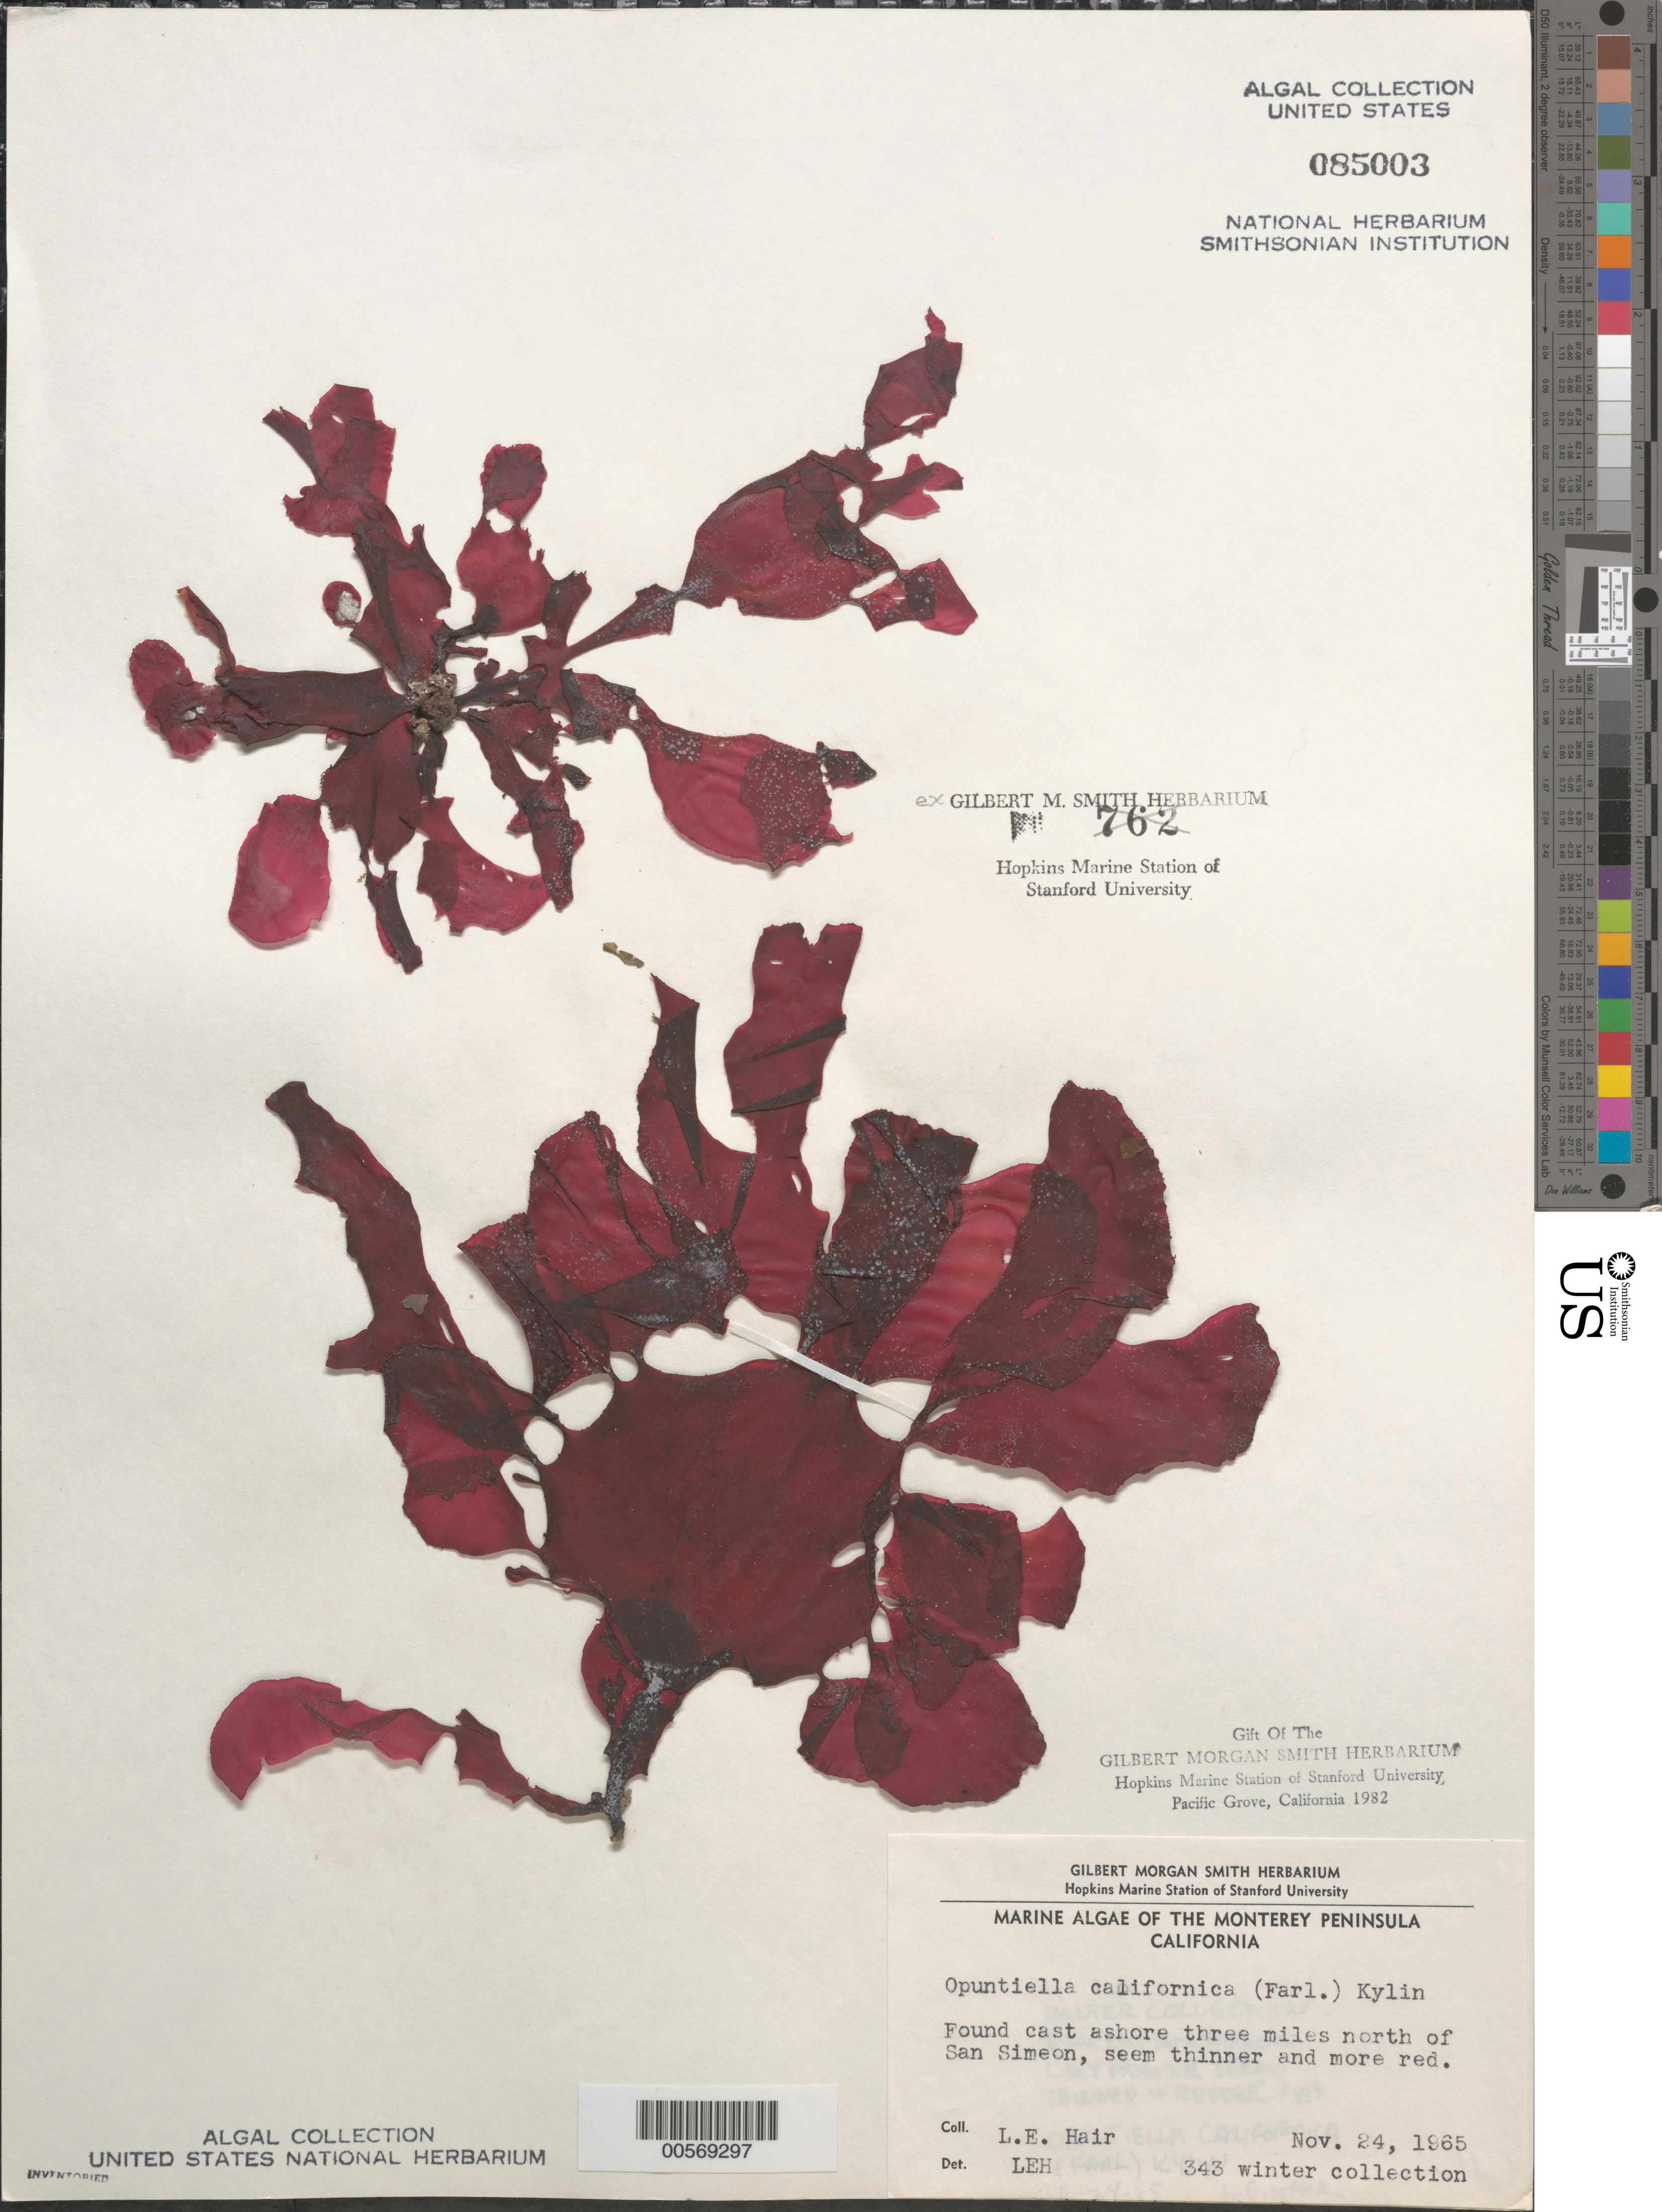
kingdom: Plantae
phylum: Rhodophyta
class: Florideophyceae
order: Gigartinales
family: Furcellariaceae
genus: Opuntiella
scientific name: Opuntiella californica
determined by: Hair, L. E.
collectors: L. Hair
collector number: Leh 343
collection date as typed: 24 Nov 1965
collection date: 1965-11-24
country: United States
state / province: California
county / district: San Luis Obispo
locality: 3 miles north of San Simeon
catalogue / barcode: US 85003